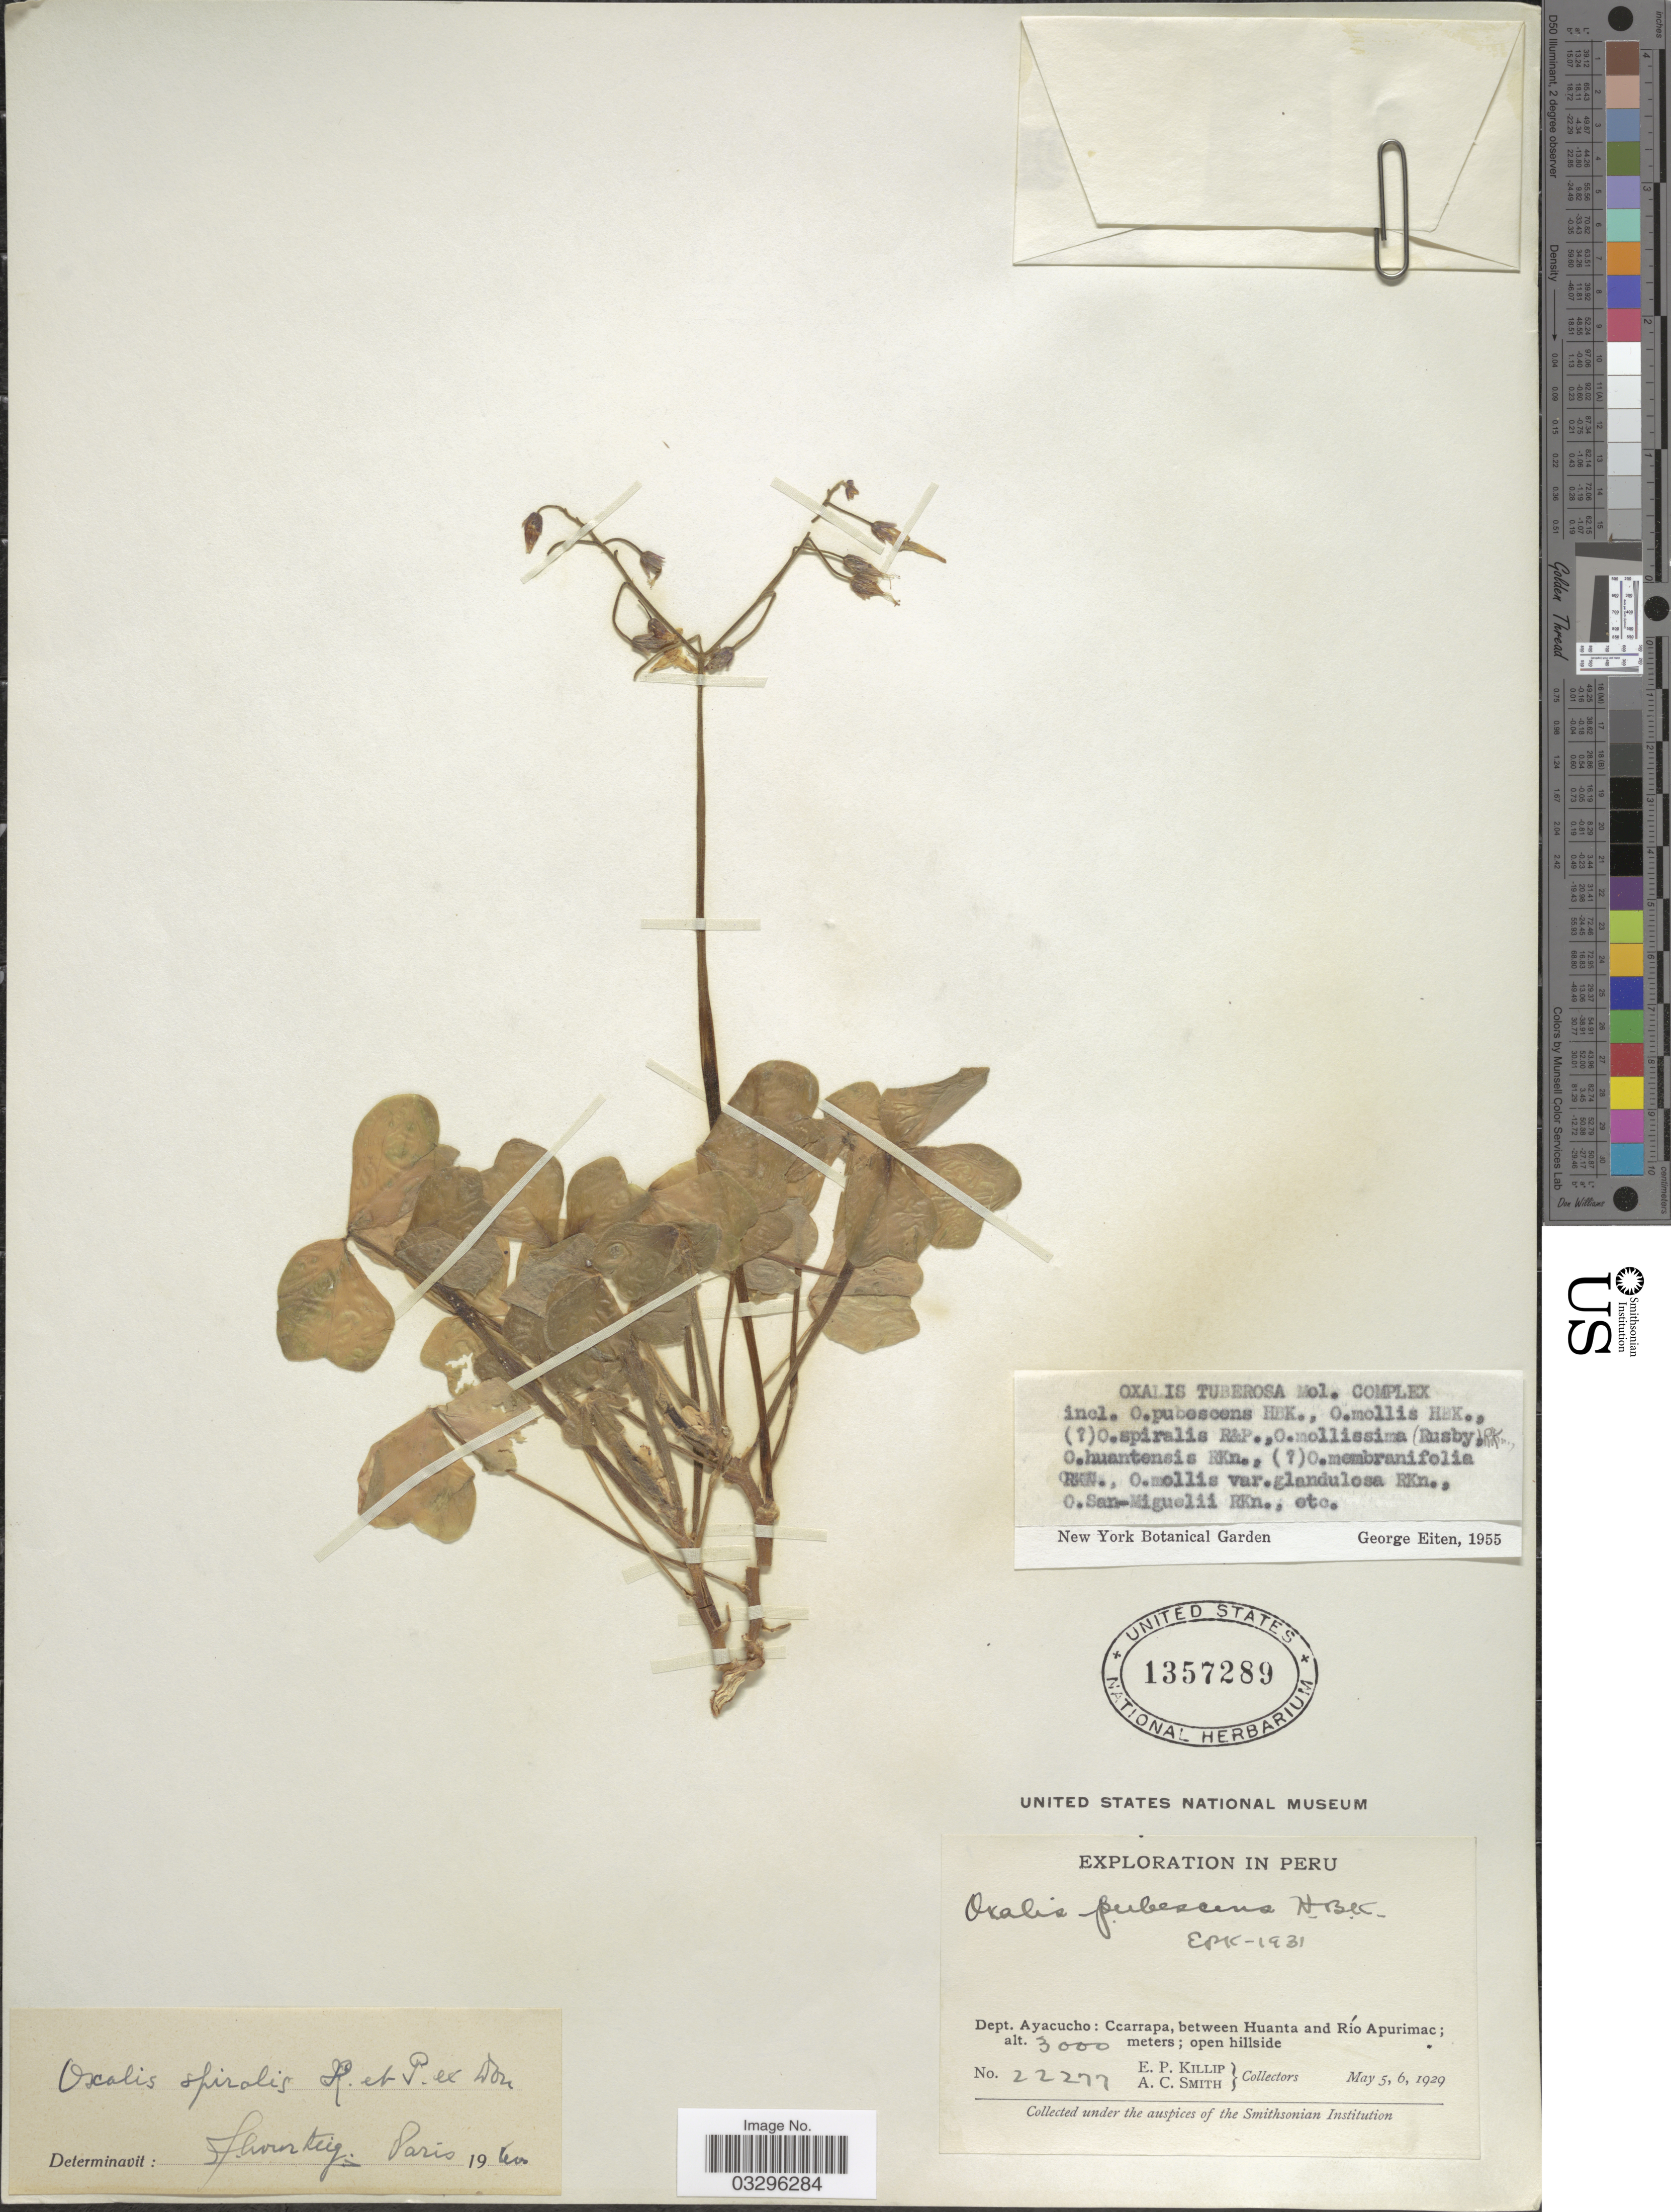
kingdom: Plantae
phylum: Tracheophyta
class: Magnoliopsida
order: Oxalidales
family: Oxalidaceae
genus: Oxalis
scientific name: Oxalis spiralis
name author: Ruiz & Pav. ex G. Don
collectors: E. P. Killip & A. C. Smith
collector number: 22277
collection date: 1929-05-05/1929-05-06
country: Peru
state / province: Ayacucho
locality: Dept. Ayacucho: Ccarrapa, between Huanta and Río Apurimac.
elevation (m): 3000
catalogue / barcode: US 1357289